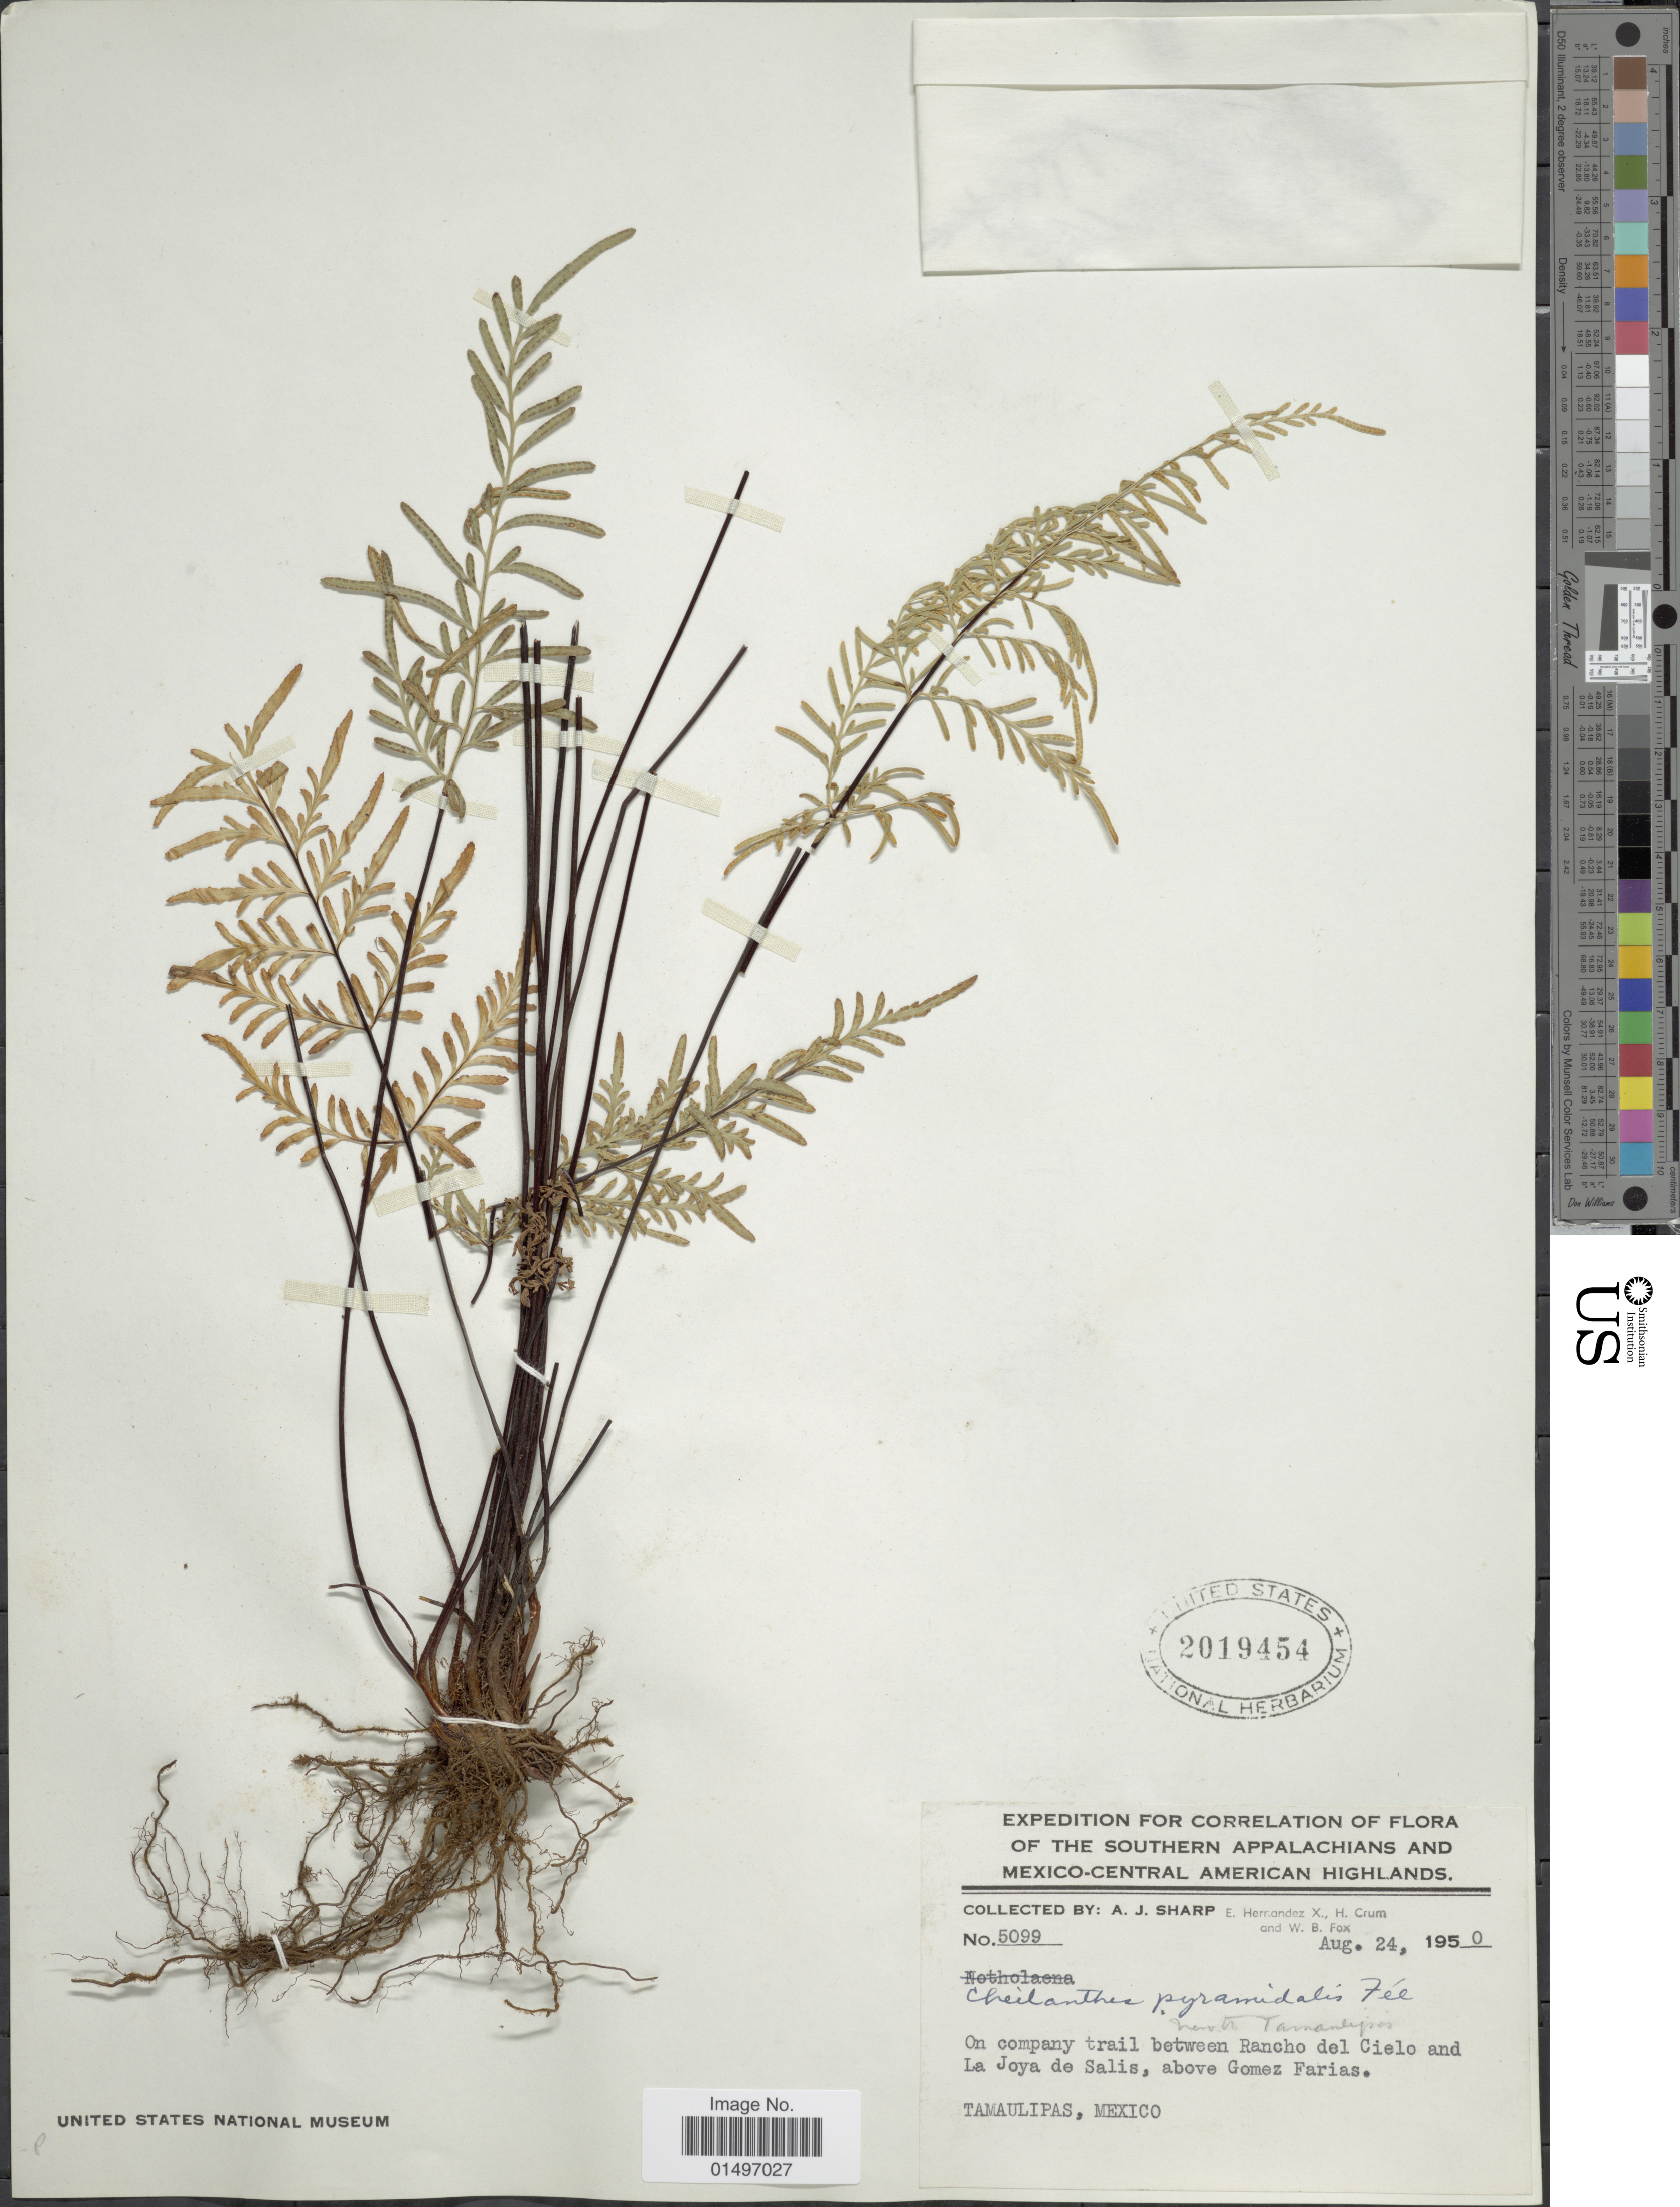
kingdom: Plantae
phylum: Tracheophyta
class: Polypodiopsida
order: Polypodiales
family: Pteridaceae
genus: Gaga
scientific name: Gaga hirsuta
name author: (Link) Fay W. Li & Windham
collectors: A. J. Sharp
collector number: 5099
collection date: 1950-08-24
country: Mexico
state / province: Tamaulipas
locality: The Southern Appalachias and Mexico-Central American Highlands, on company trail between Rancho del Cielo and La Joya de Salis, above Gomez Farias. North Tamaulipas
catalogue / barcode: US 2019454